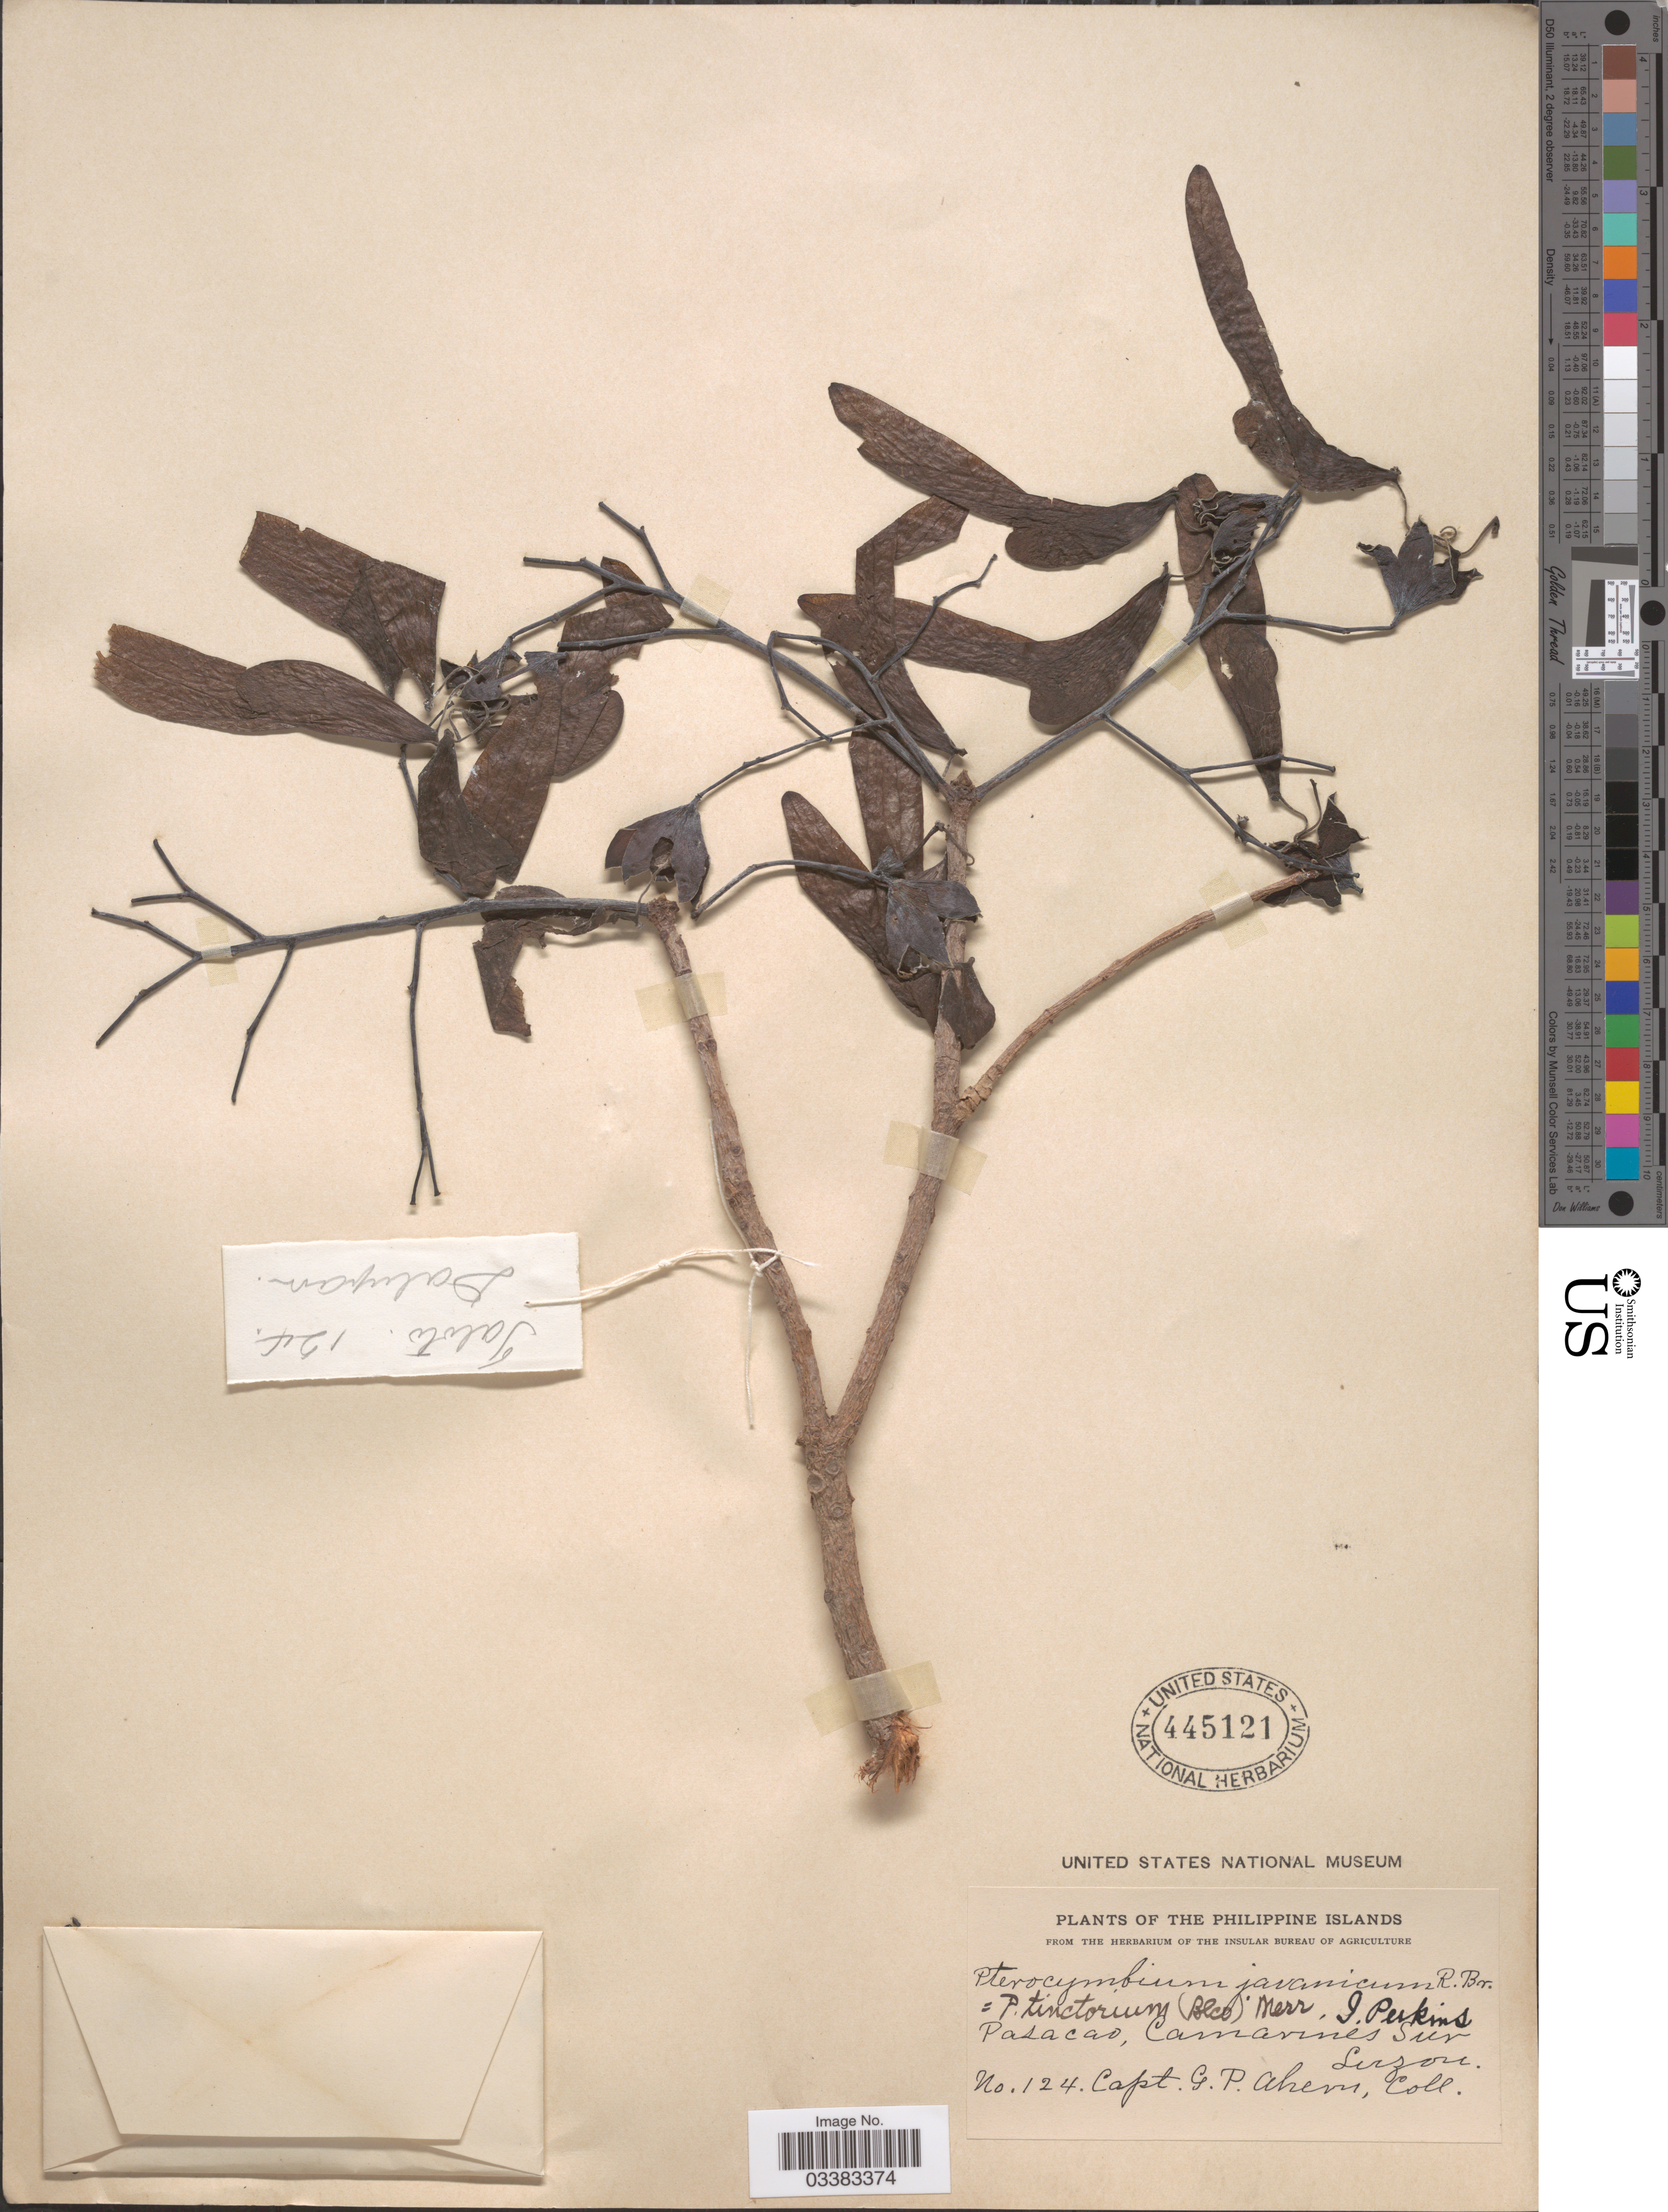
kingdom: Plantae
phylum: Tracheophyta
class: Magnoliopsida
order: Malvales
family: Malvaceae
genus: Pterocymbium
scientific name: Pterocymbium tinctorium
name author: Merr.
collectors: G. Ahern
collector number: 124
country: Philippines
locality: The Philippine Islands. Pasacao, Camarines Sur, Luzon.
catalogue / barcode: US 445121